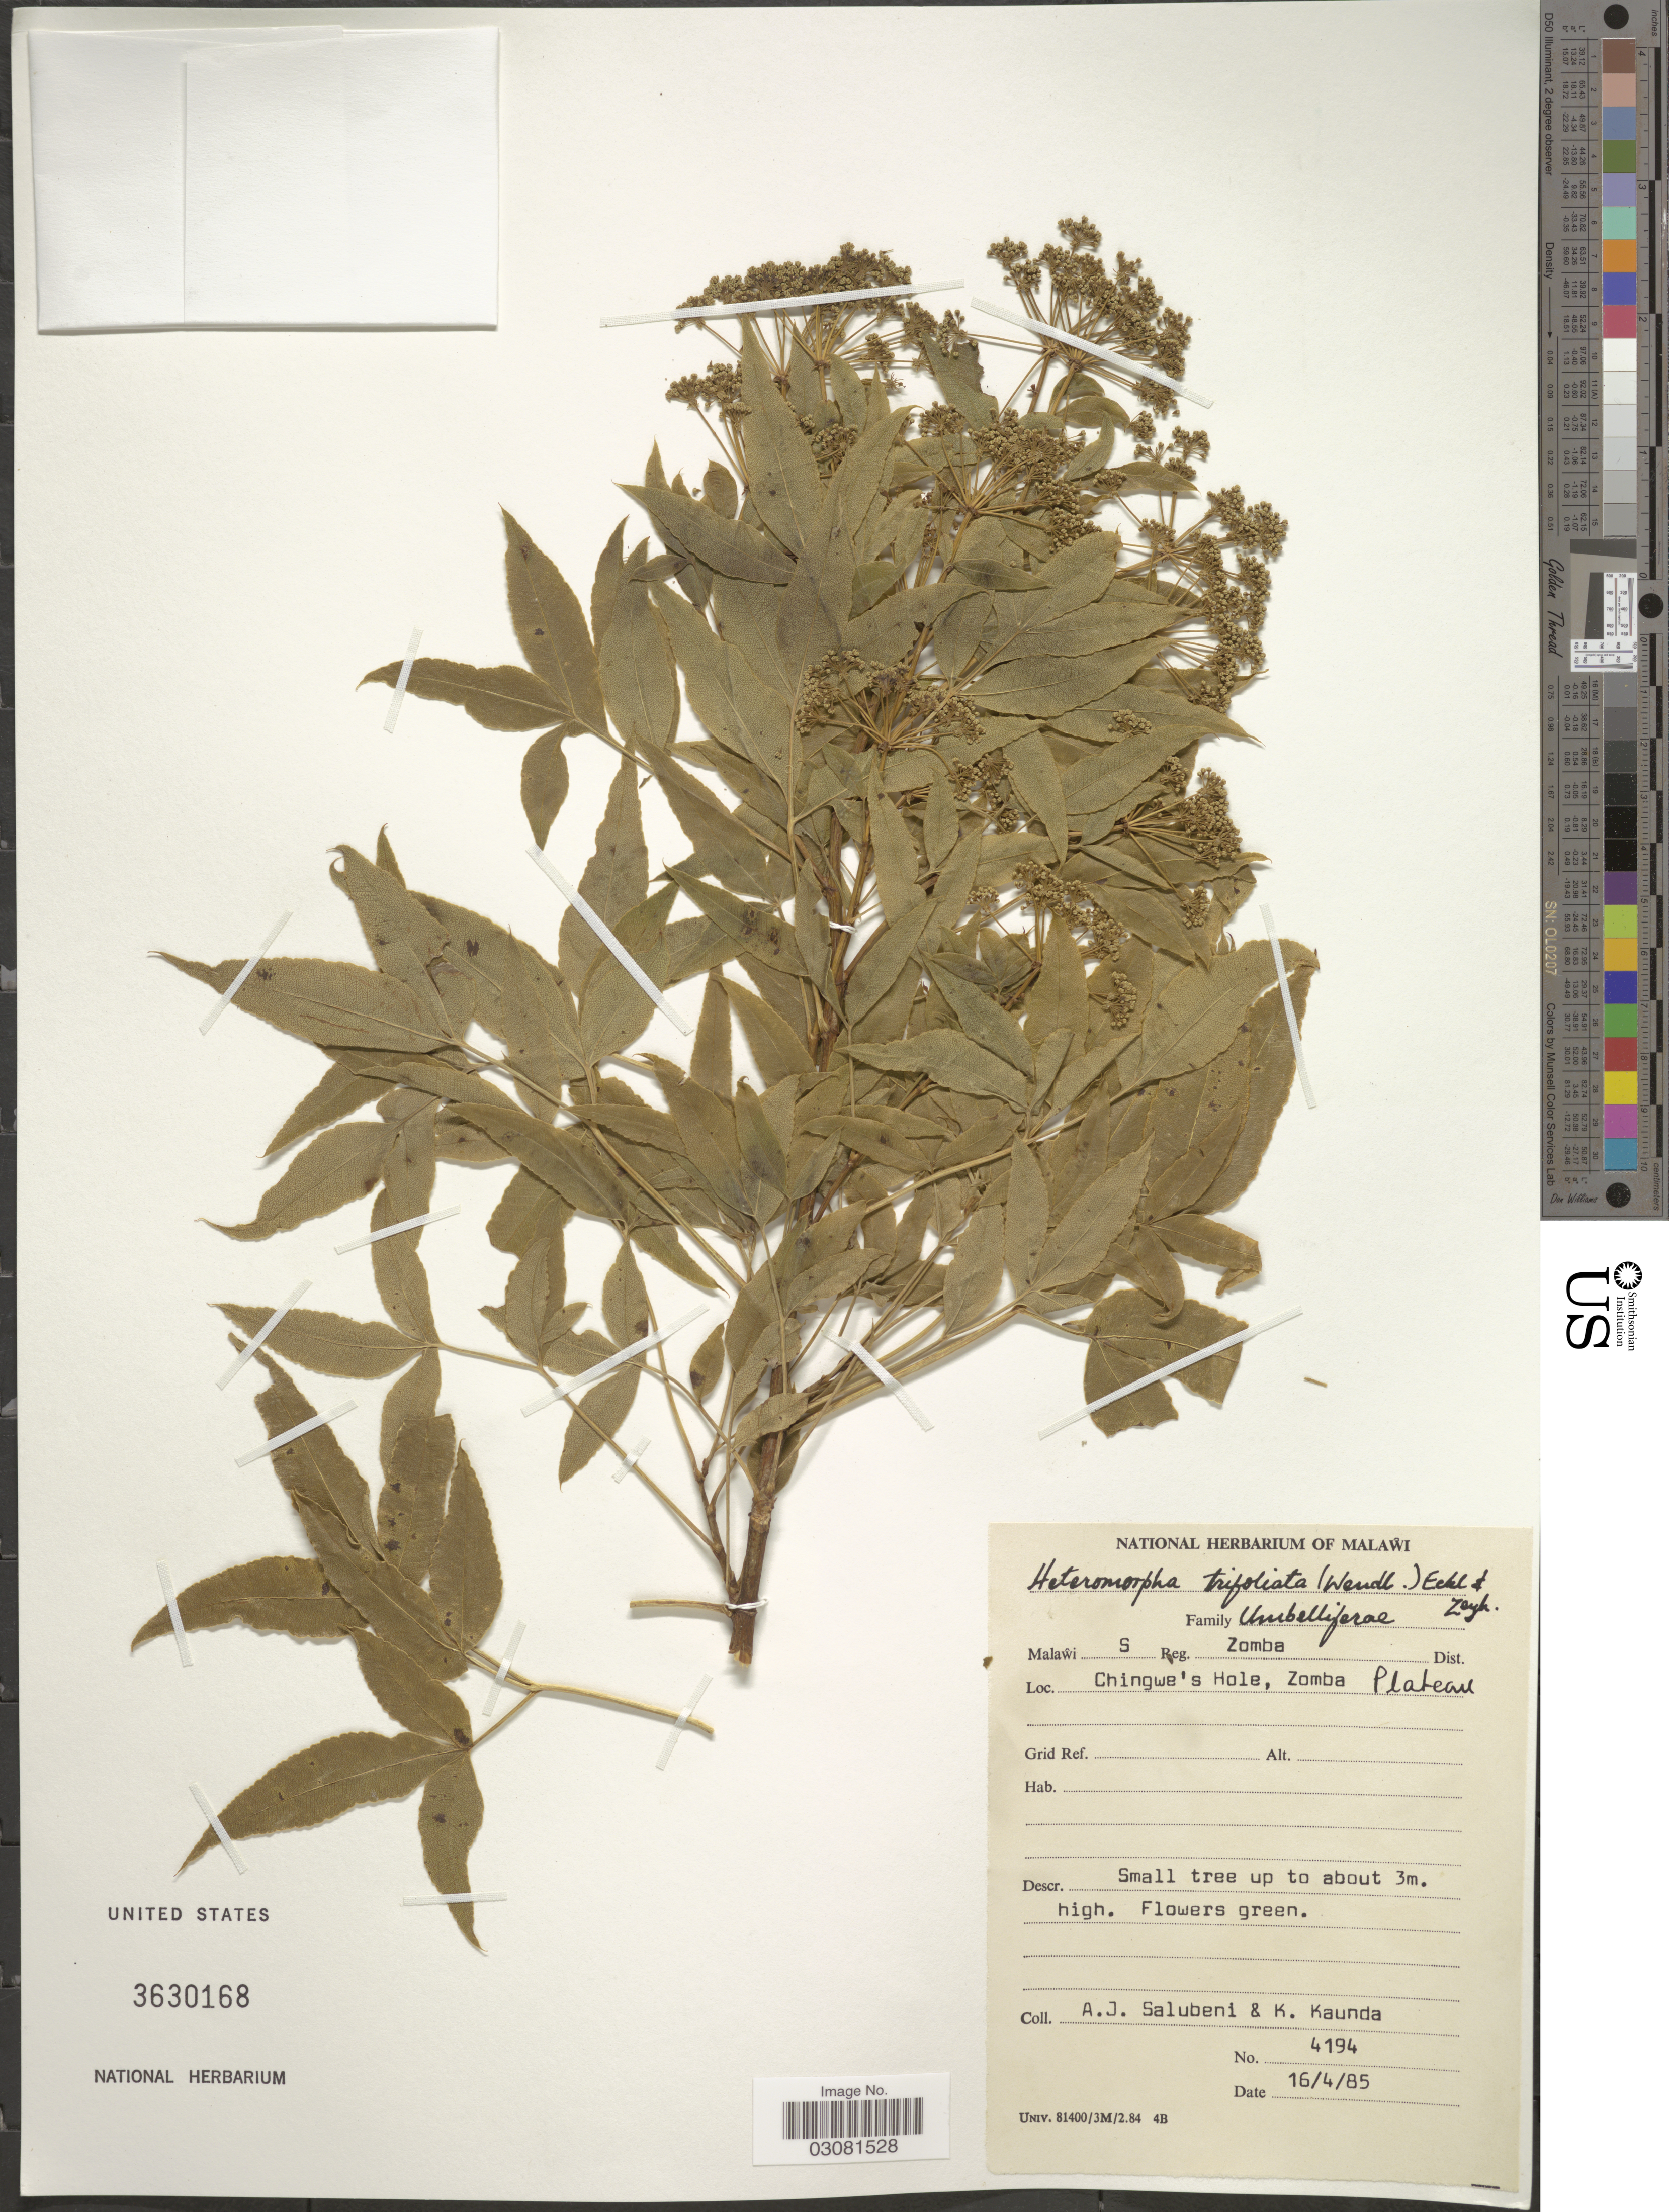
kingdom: Plantae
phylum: Tracheophyta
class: Magnoliopsida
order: Apiales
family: Apiaceae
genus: Heteromorpha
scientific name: Heteromorpha trifoliata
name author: (H.L. Wendl. & Bartl.) Eckl. & Zeyh.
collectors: A. J. Salubeni & K. Kaunda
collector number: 4194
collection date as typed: Transcribed d/m/y: 16/4/85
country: Malawi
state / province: Southern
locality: Malawi S Reg. Zomba Dist., Chingwe's Hole, Zomba Plateau.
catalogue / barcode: US 3630168